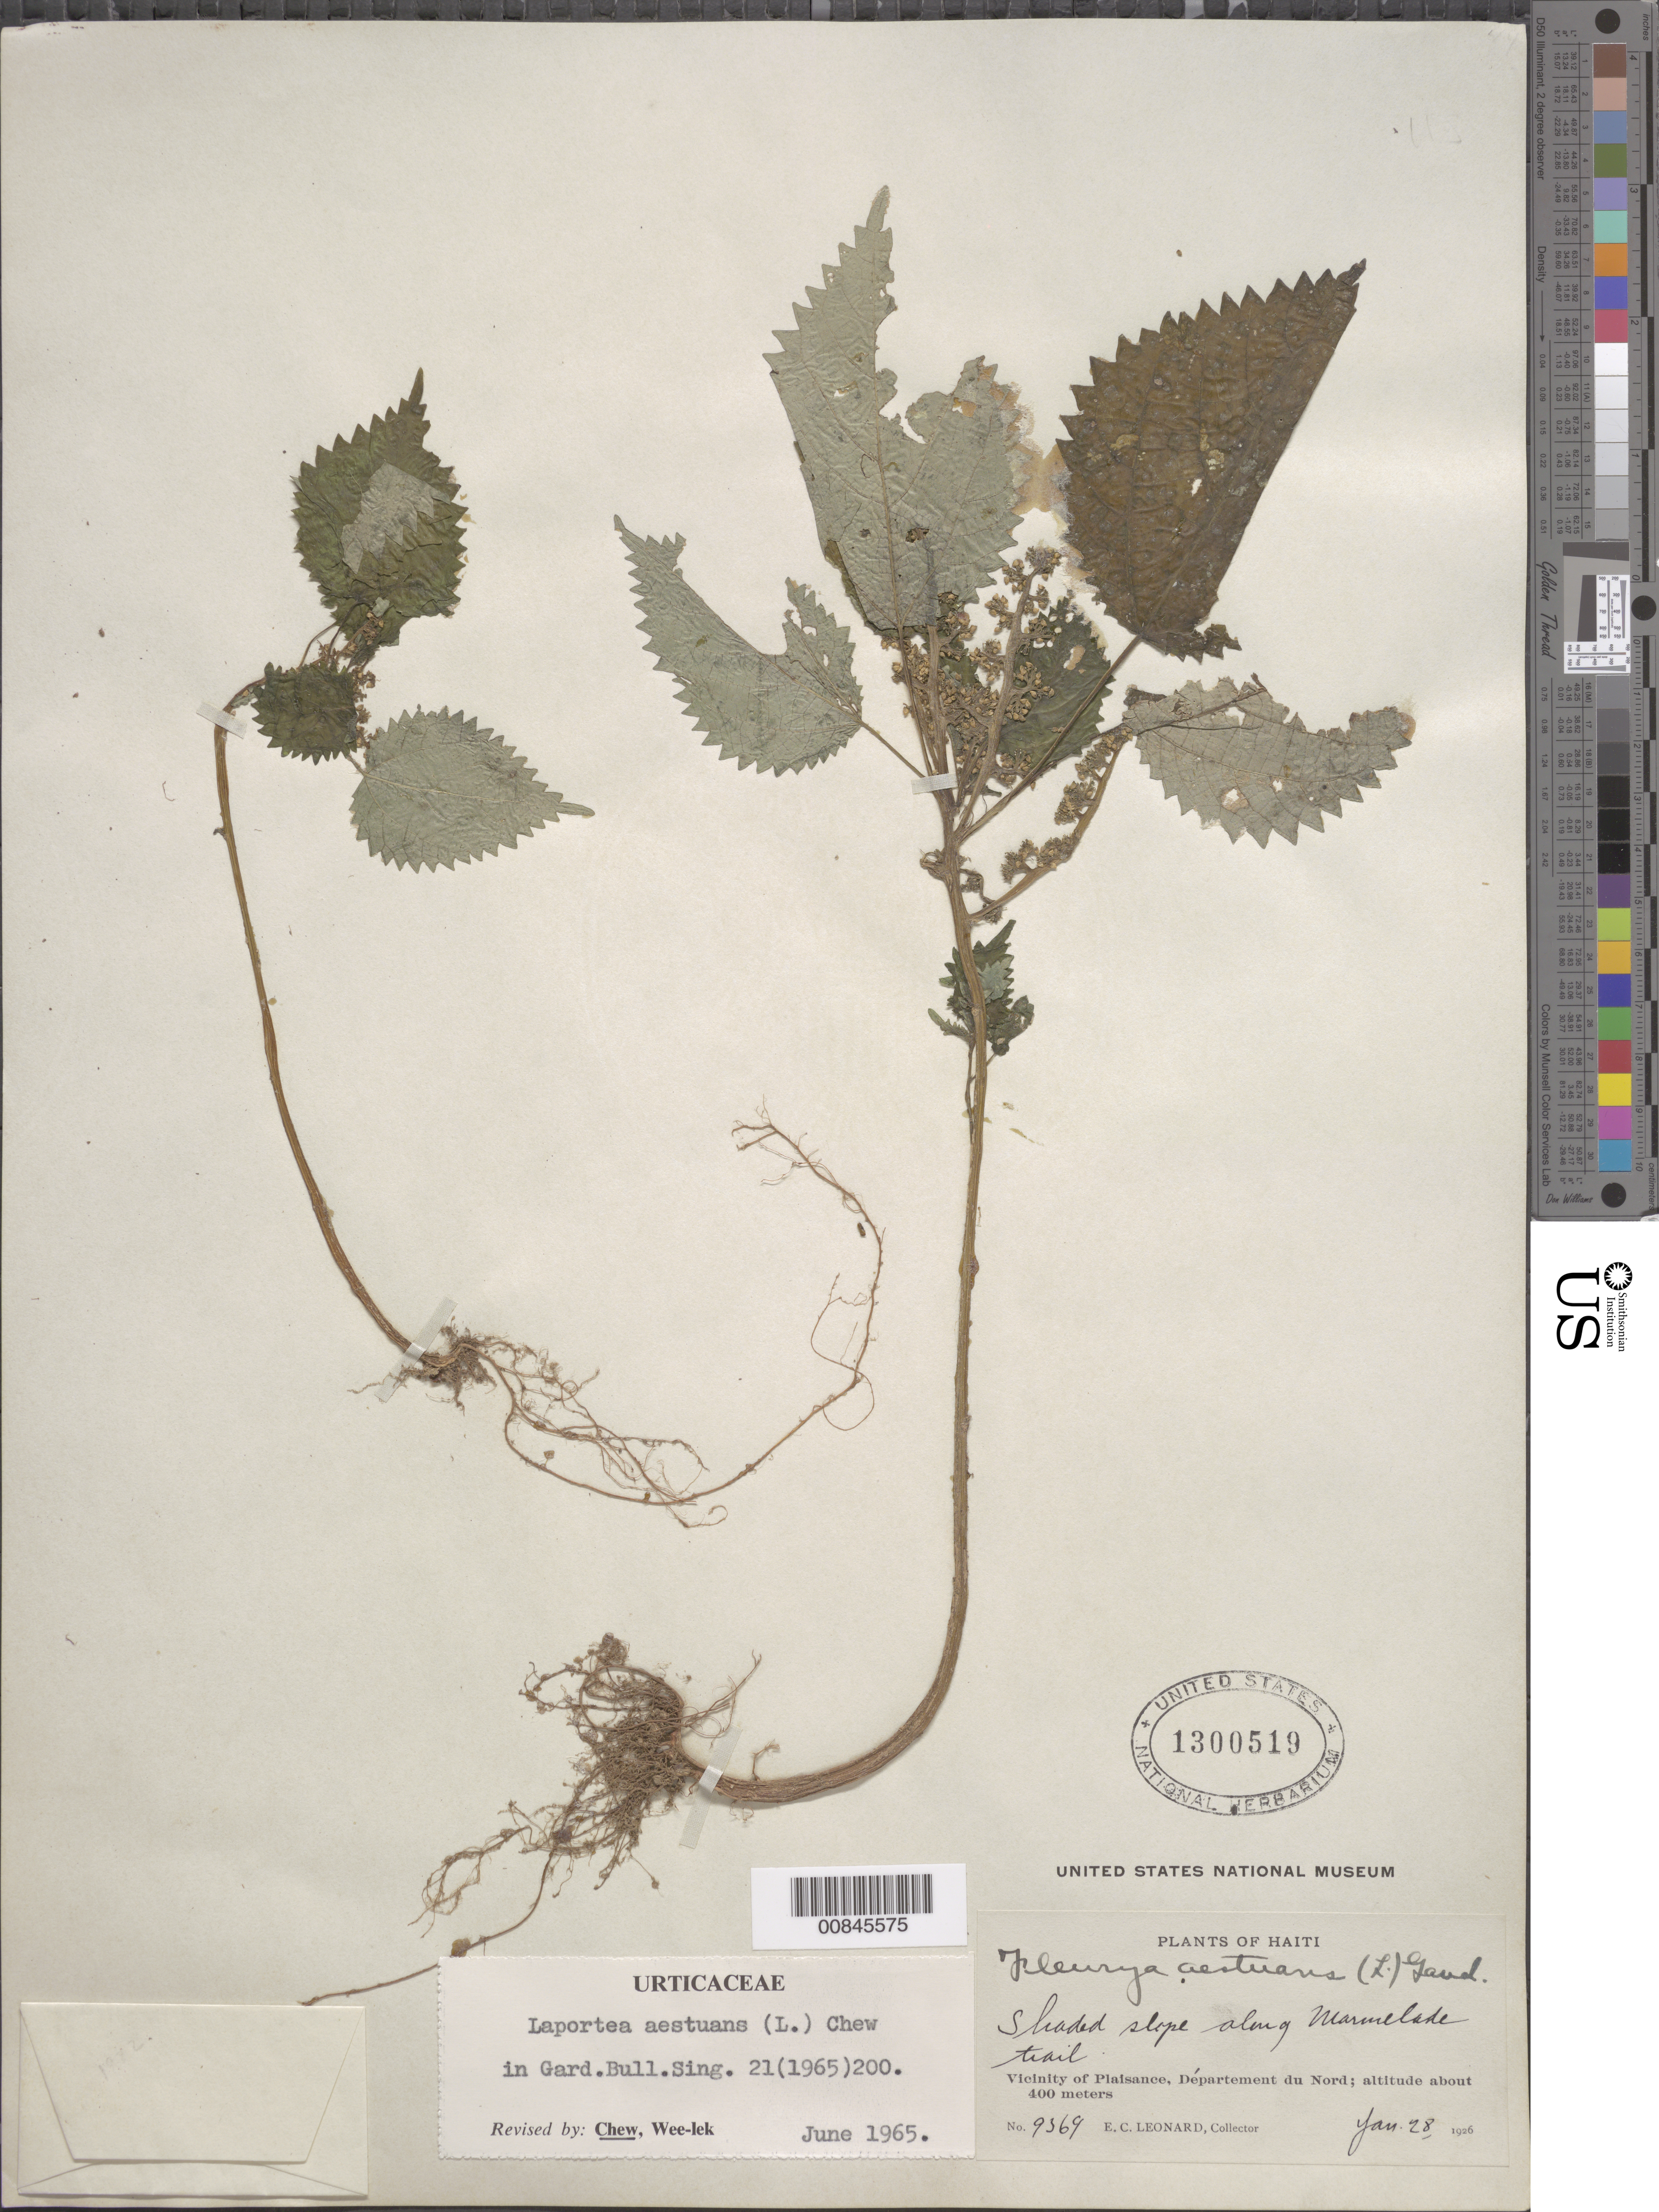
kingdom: Plantae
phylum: Tracheophyta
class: Magnoliopsida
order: Rosales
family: Urticaceae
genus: Laportea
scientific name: Laportea aestuans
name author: (L.) Chew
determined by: Chew, Wee-Lek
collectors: E. C. Leonard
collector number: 9369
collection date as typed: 28 Jan 1926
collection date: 1926-01-28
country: Haiti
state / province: Nord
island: Hispaniola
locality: Vicinity of Plaisance. Shaded slope along Marmelade trail.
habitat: Shaded slope.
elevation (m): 400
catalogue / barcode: US 1300519